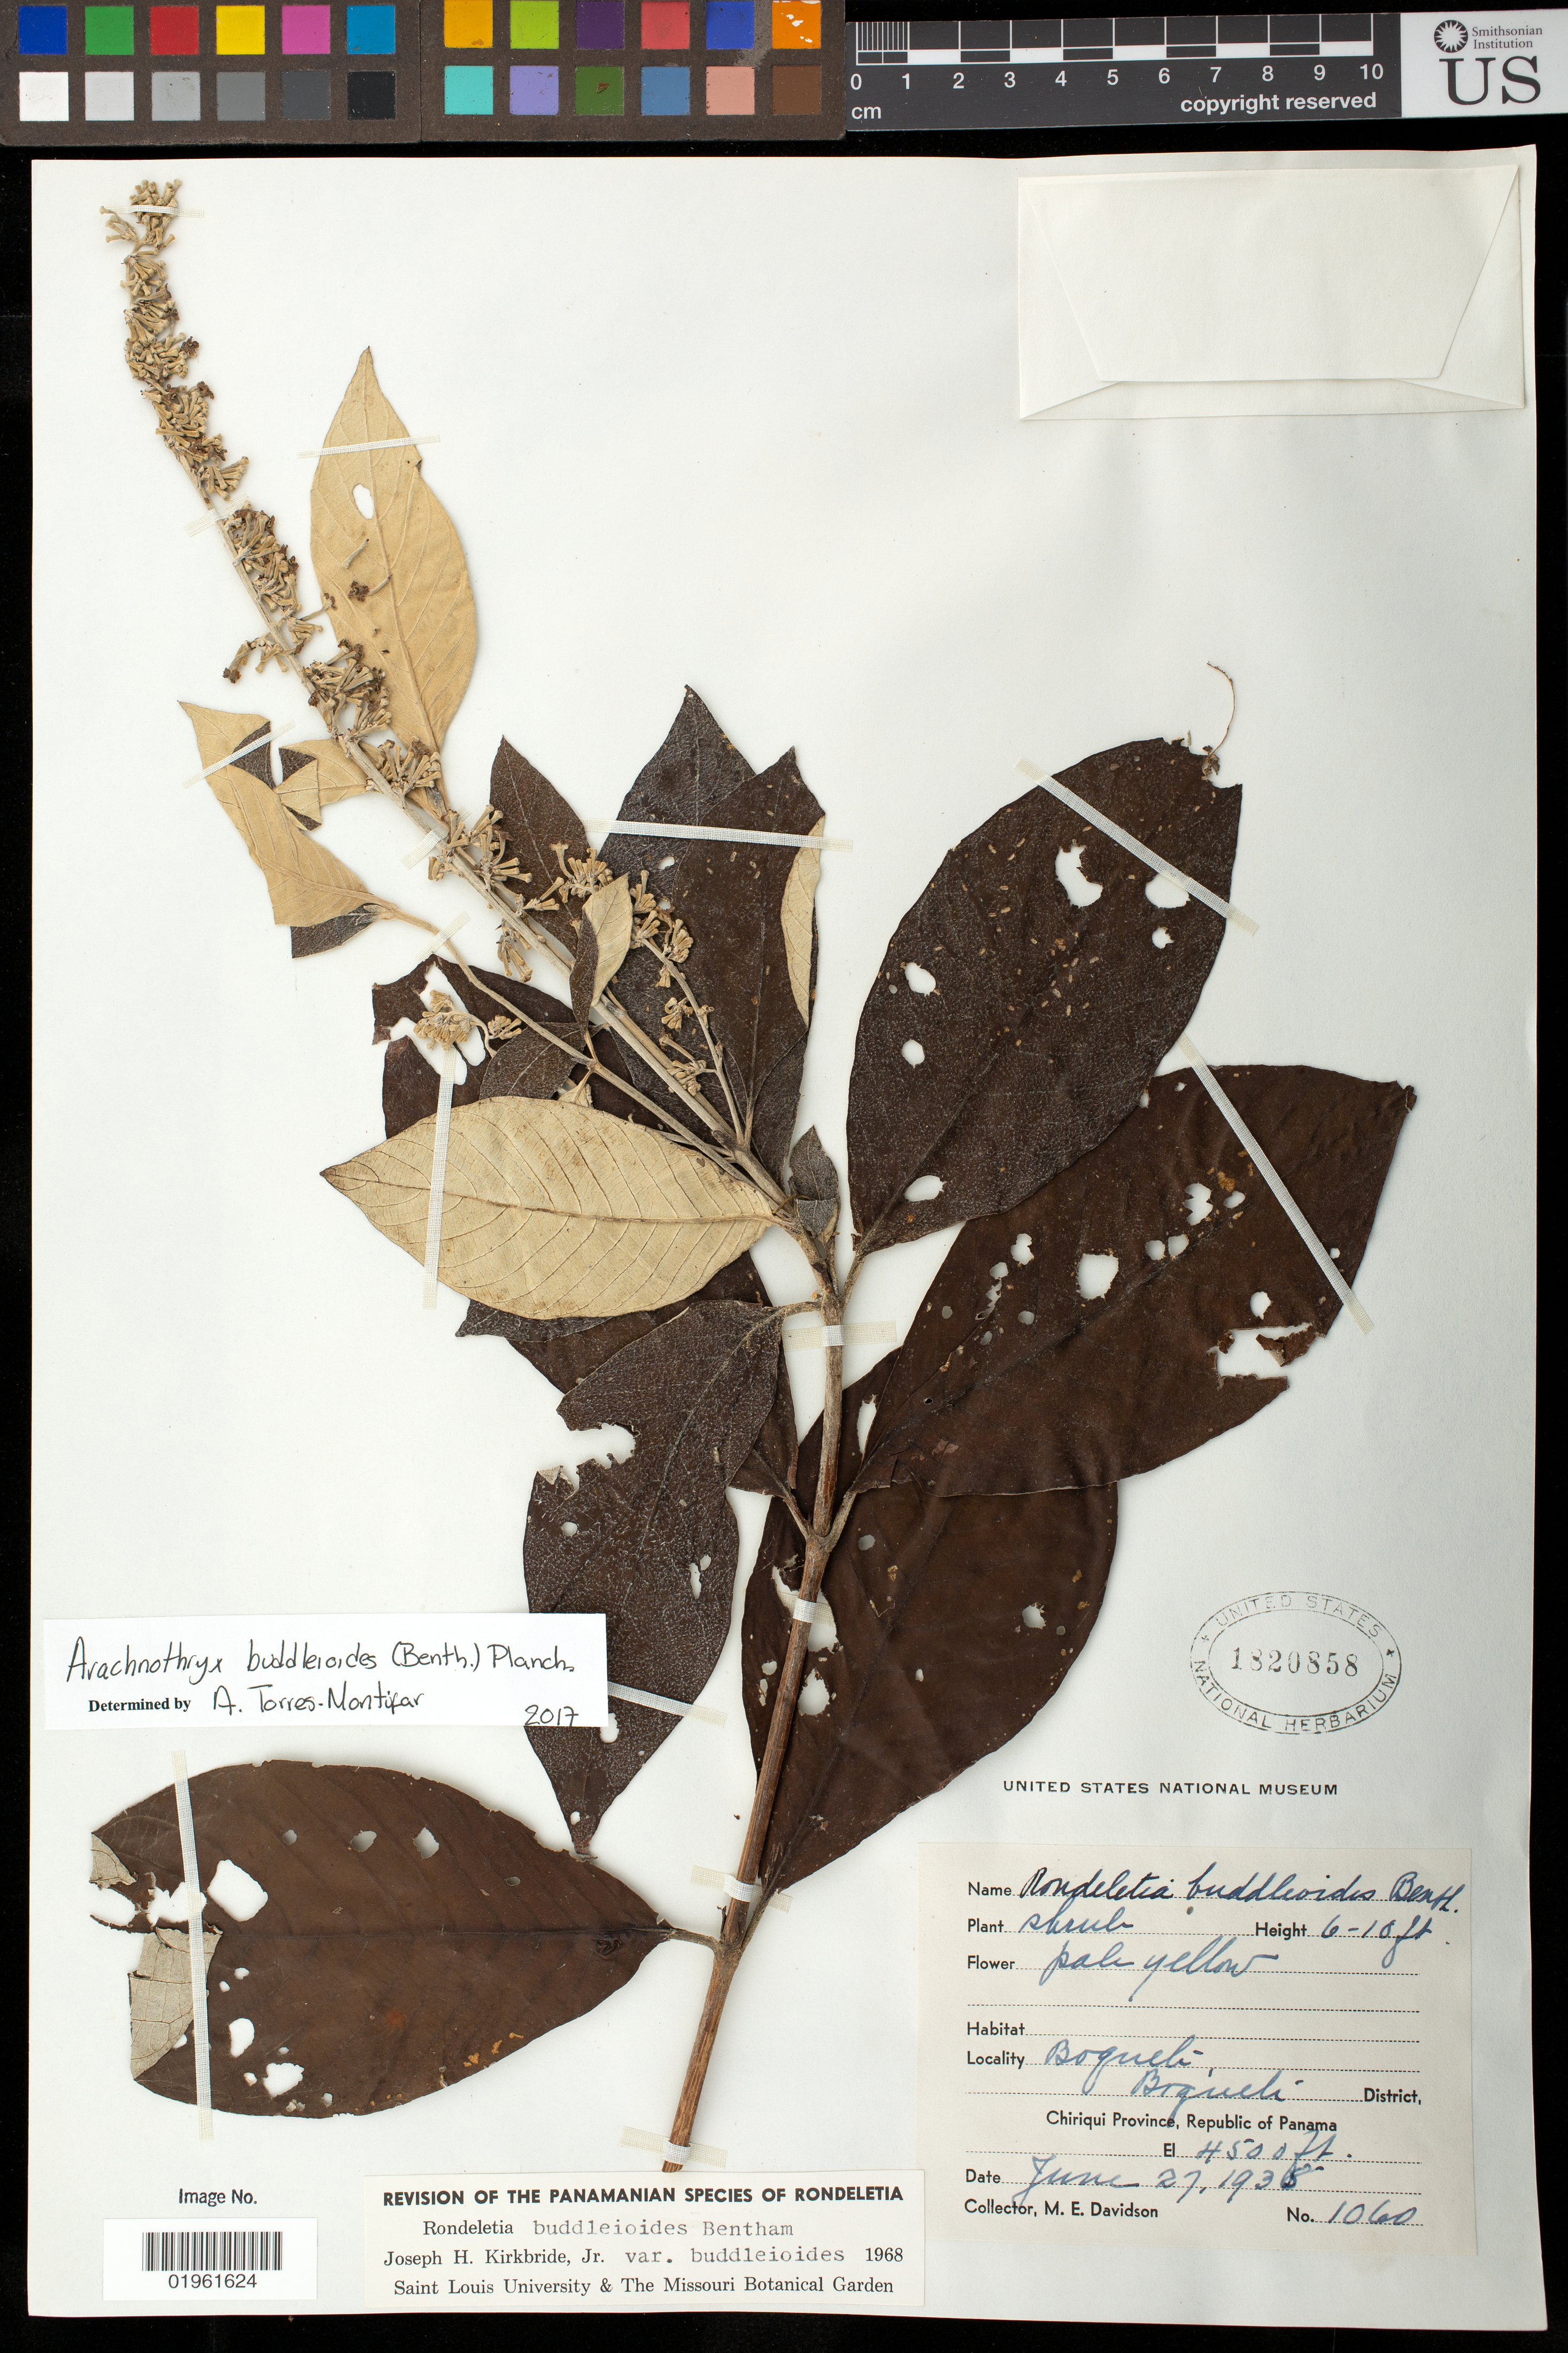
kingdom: Plantae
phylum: Tracheophyta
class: Magnoliopsida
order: Gentianales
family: Rubiaceae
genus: Arachnothryx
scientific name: Arachnothryx buddleioides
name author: (Benth.) Planch.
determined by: Montúfar, Alejandro Torres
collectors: M. Davidson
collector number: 1060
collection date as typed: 27 Jun 1938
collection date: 1938-06-27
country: Panama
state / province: Chiriquí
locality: Boquete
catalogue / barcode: US 1820858